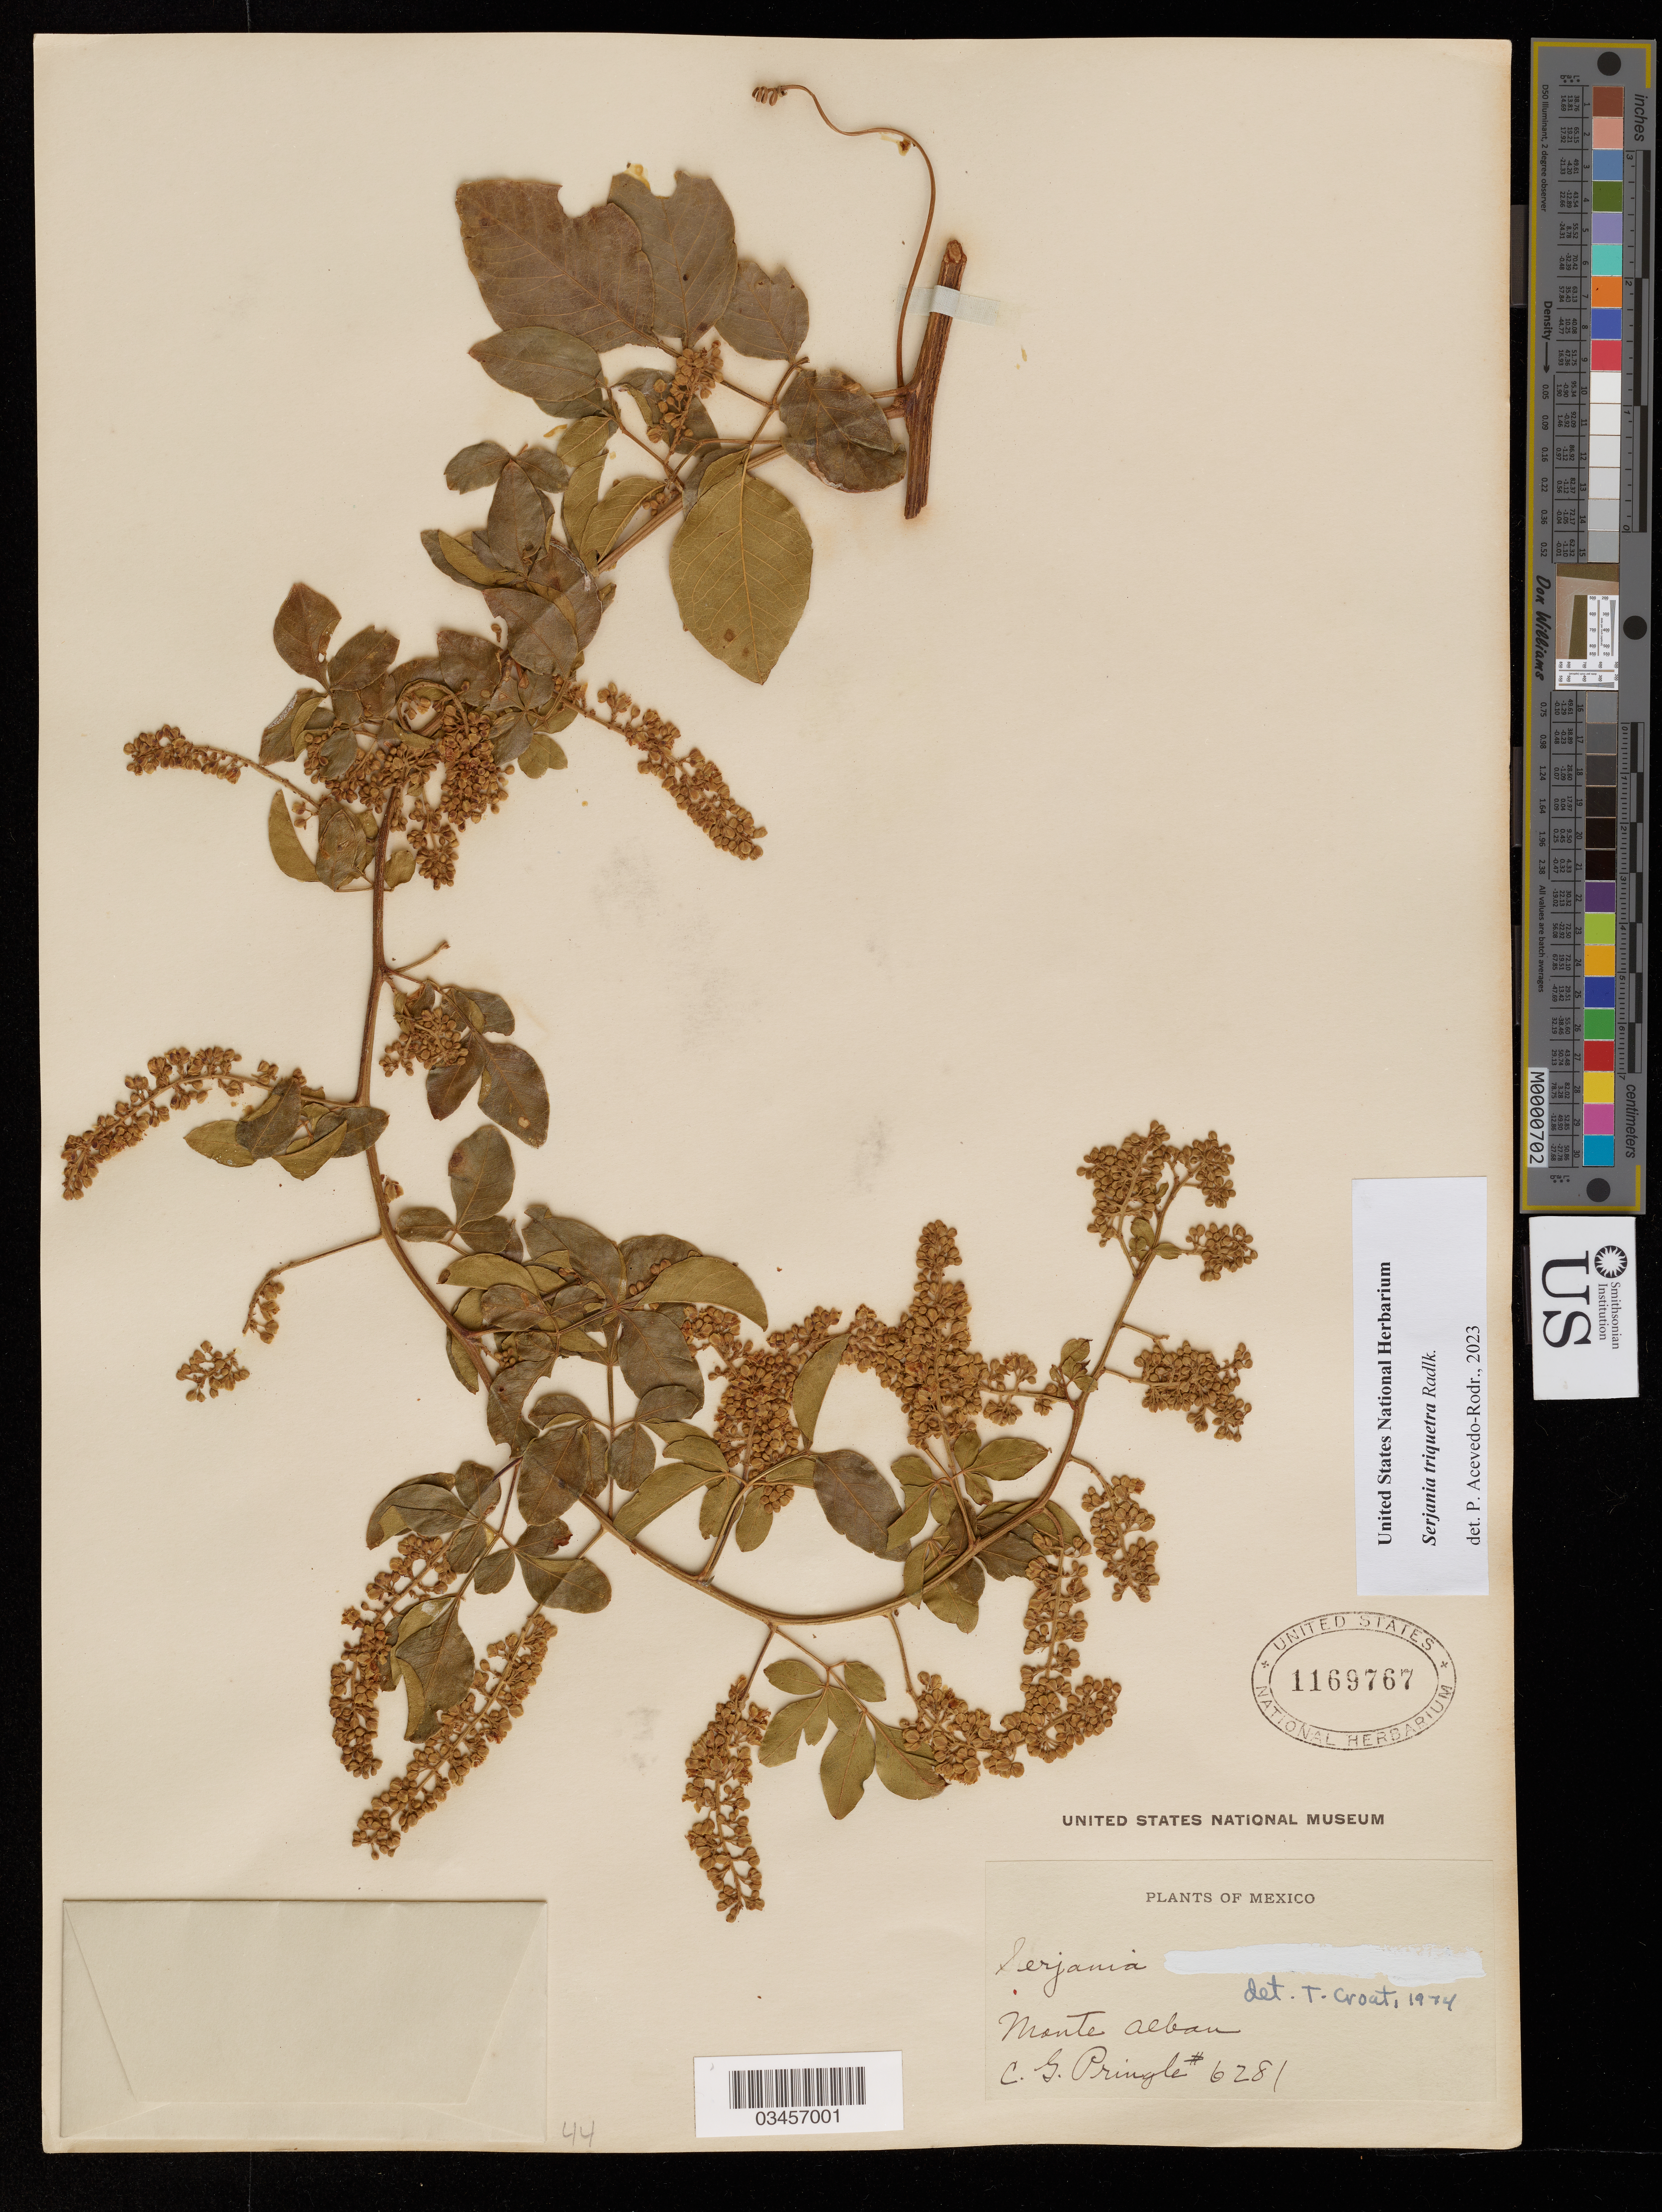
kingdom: Plantae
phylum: Tracheophyta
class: Magnoliopsida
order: Sapindales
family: Sapindaceae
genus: Serjania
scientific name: Serjania triquetra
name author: Radlk.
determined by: Acevedo-Rodriguez, P., (US), Smithsonian Institution - National Museum of Natural History (UNITED STATES)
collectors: C. G. Pringle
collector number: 6281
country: Mexico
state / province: Oaxaca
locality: Monte Alban.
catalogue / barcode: US 1169767